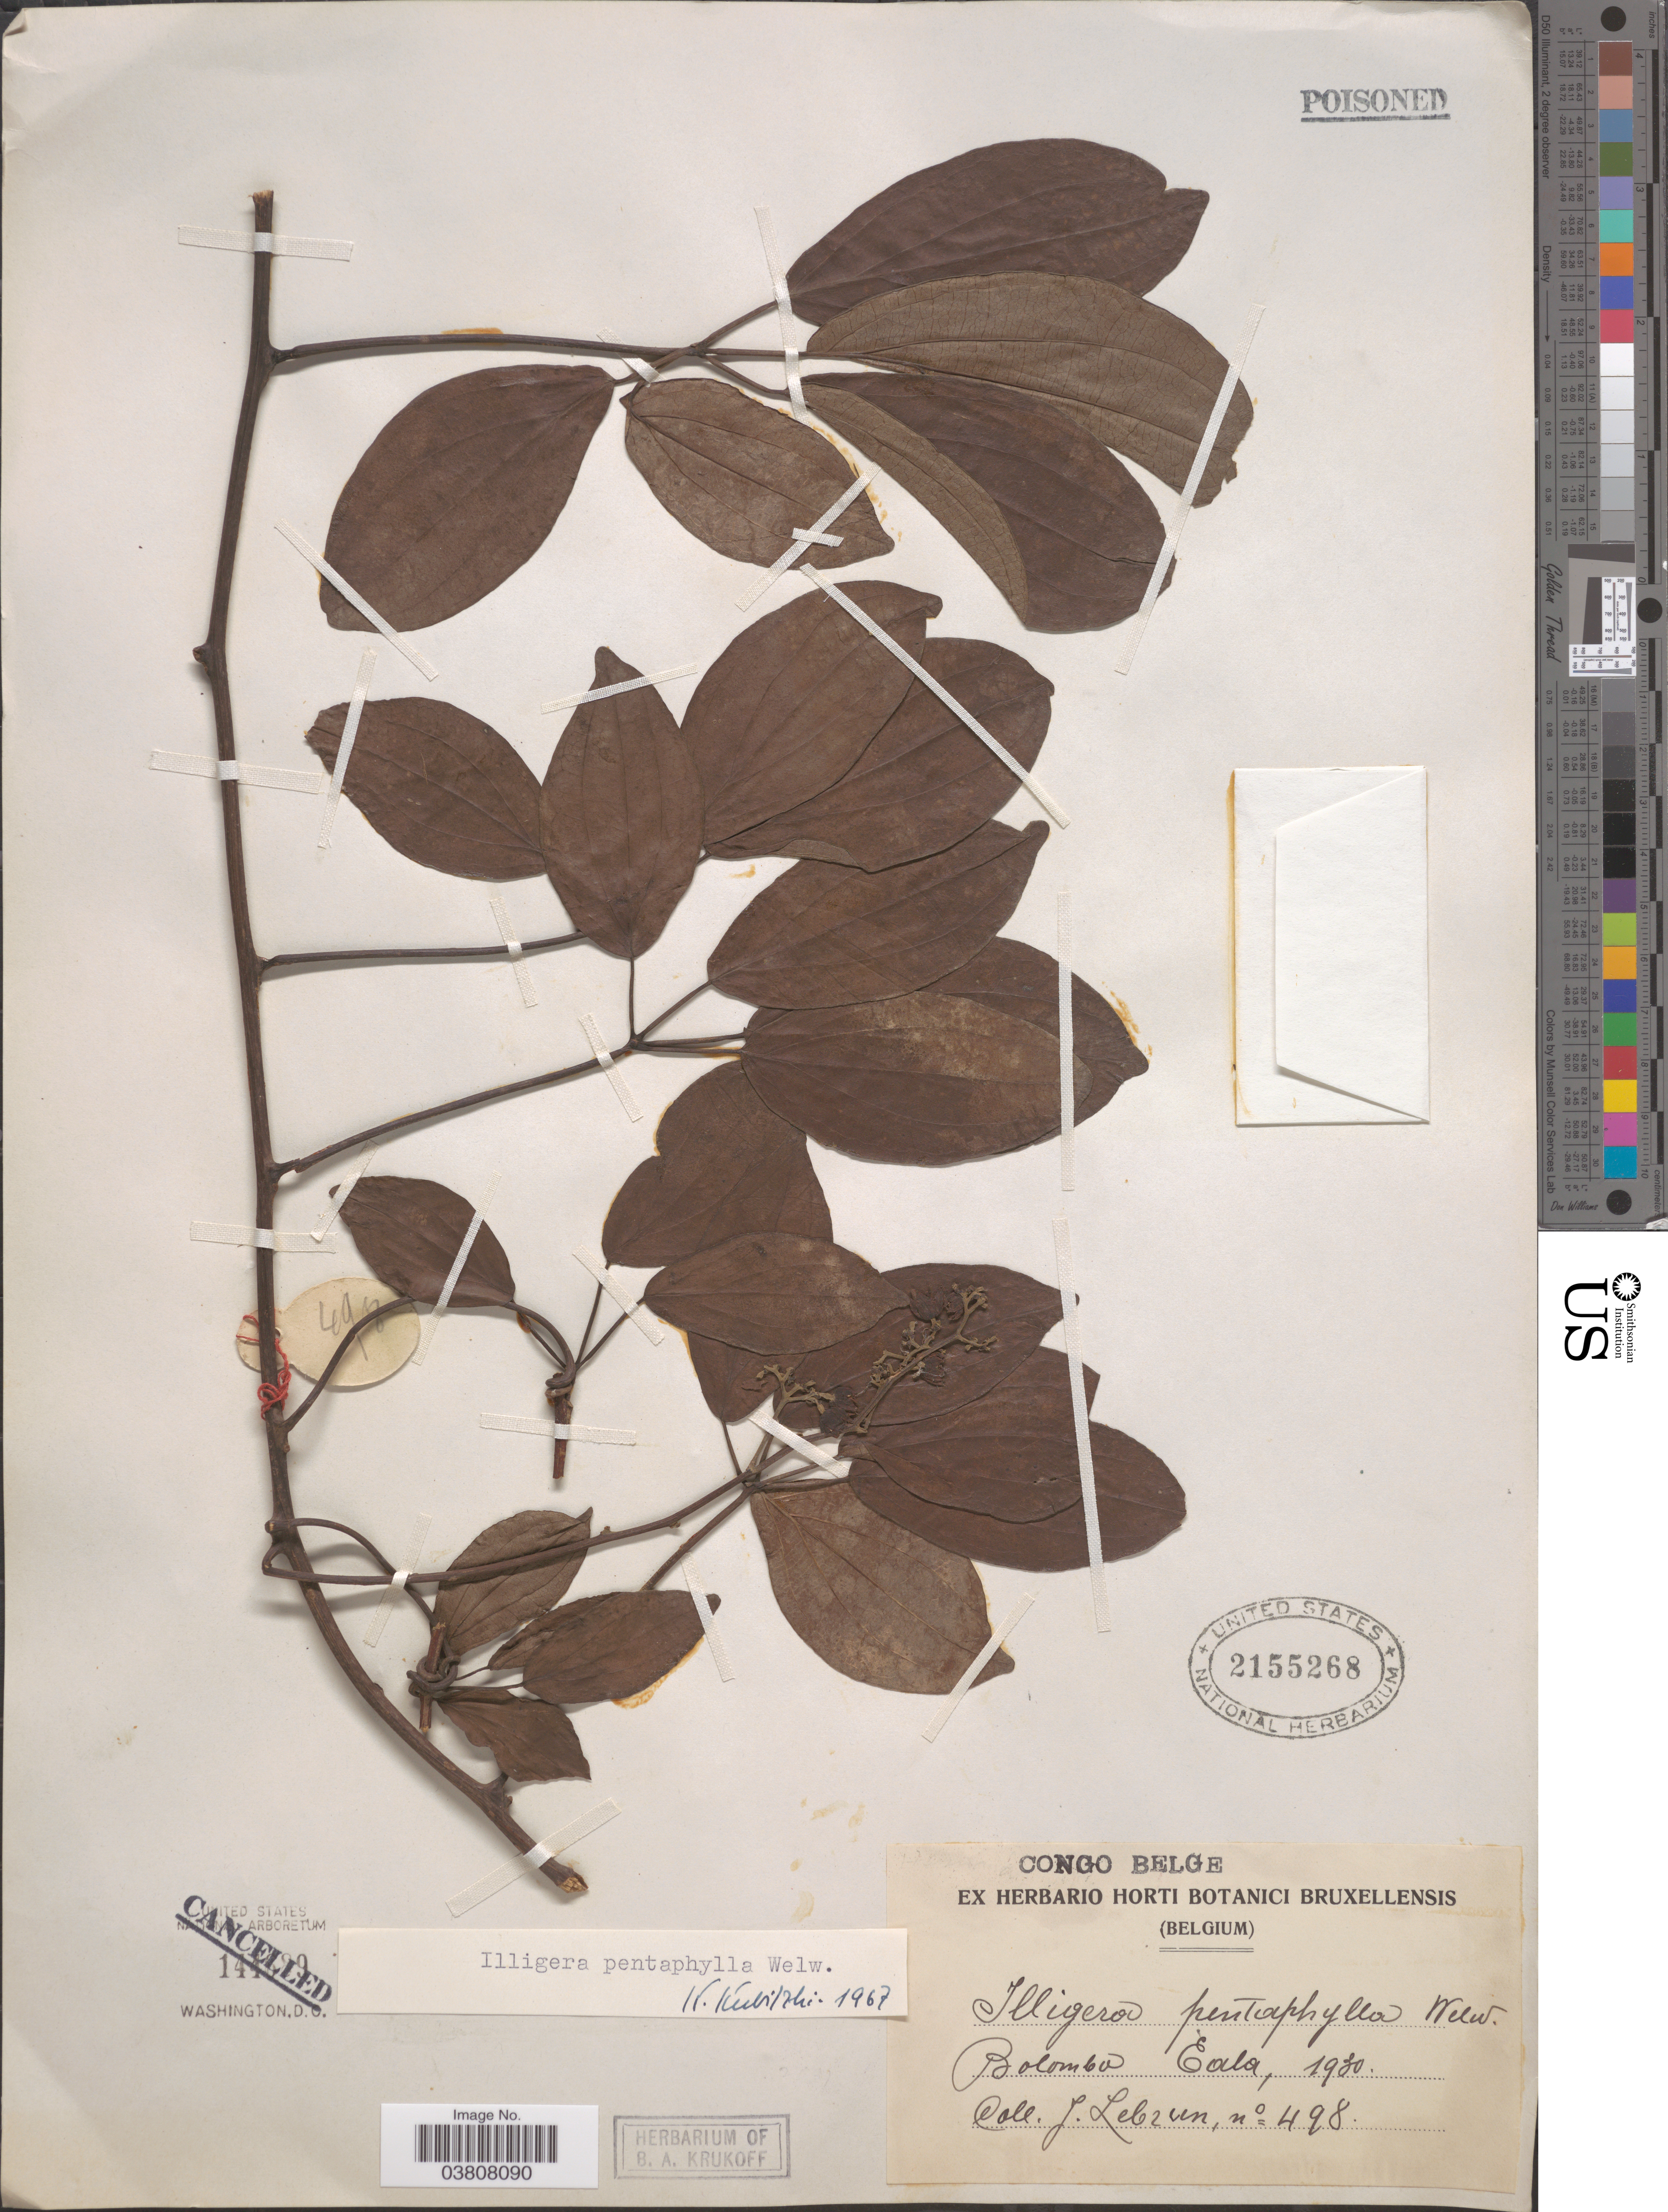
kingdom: Plantae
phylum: Tracheophyta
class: Magnoliopsida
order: Laurales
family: Hernandiaceae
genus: Illigera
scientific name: Illigera pentaphylla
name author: Welw.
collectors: J. A. Lebrun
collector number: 498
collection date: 1930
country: Congo, Democratic Republic of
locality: Congo Belge. Bolomba Eala.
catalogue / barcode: US 2155268